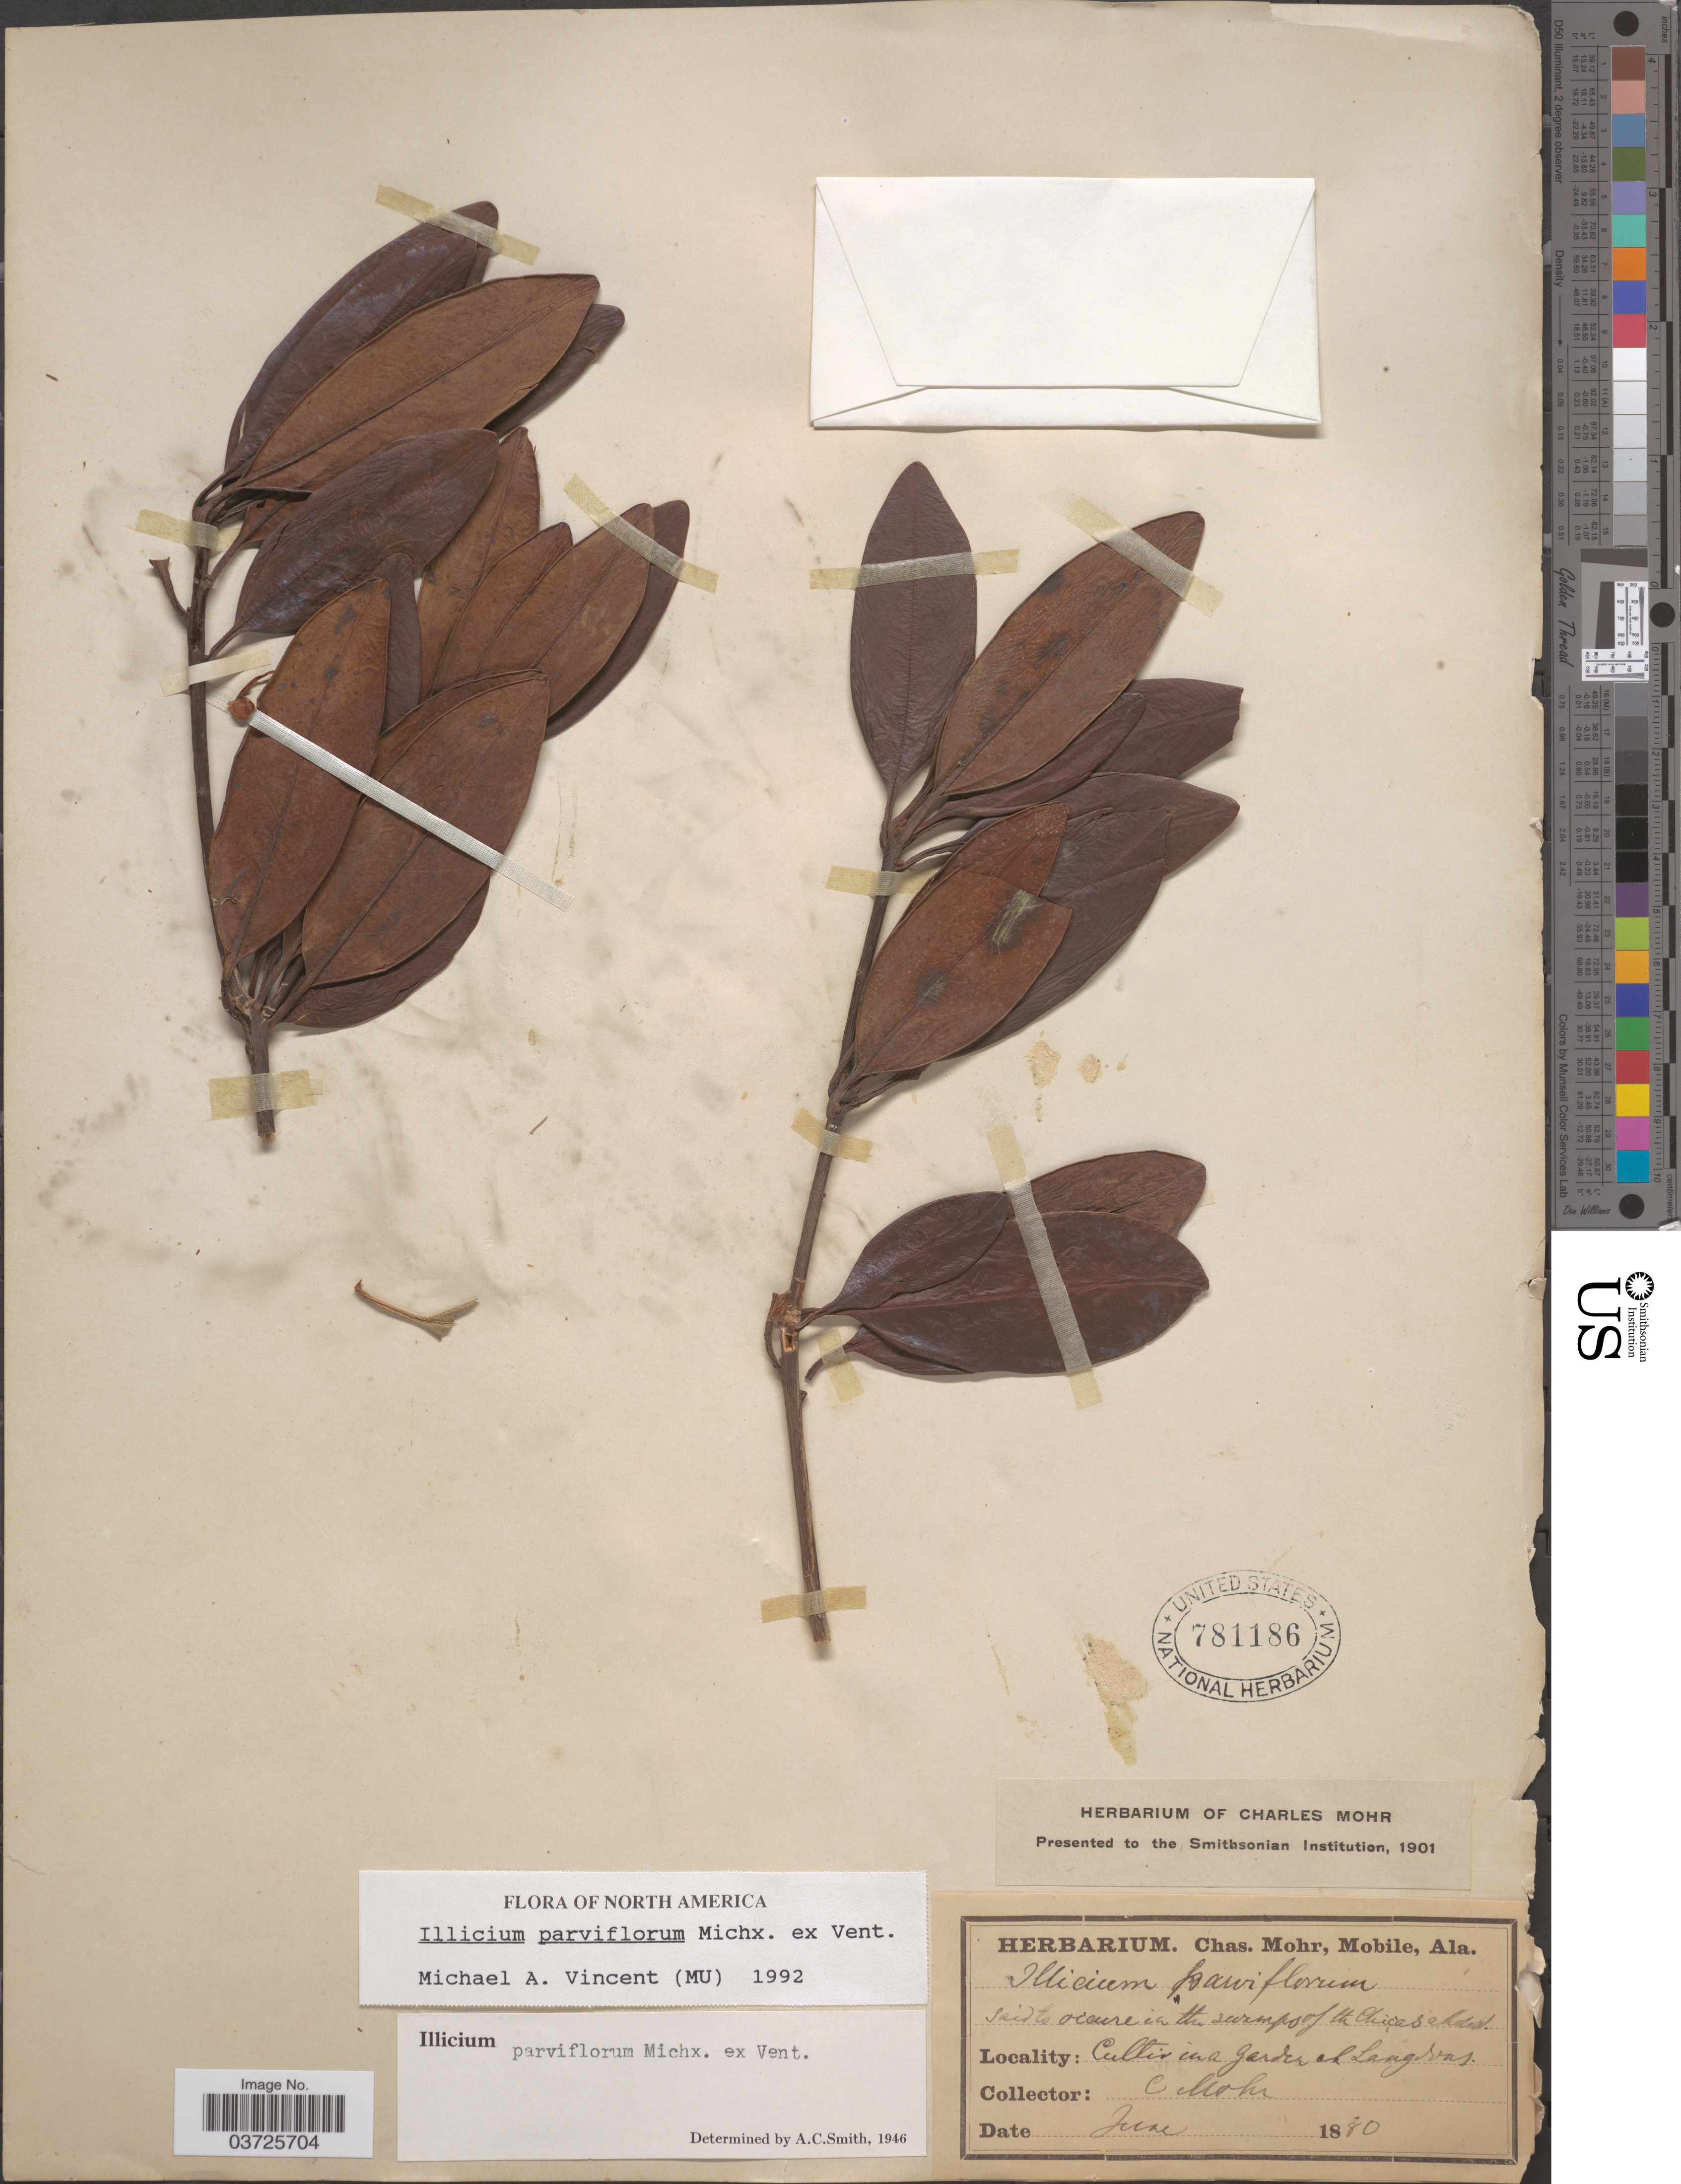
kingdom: Plantae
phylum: Tracheophyta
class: Magnoliopsida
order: Austrobaileyales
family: Schisandraceae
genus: Illicium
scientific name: Illicium parviflorum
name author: Michx. ex Vent.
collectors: Mohr, C. T. (herbarium)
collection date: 1880-06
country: United States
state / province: Alabama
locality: In a garden at Langdras.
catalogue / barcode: US 781186